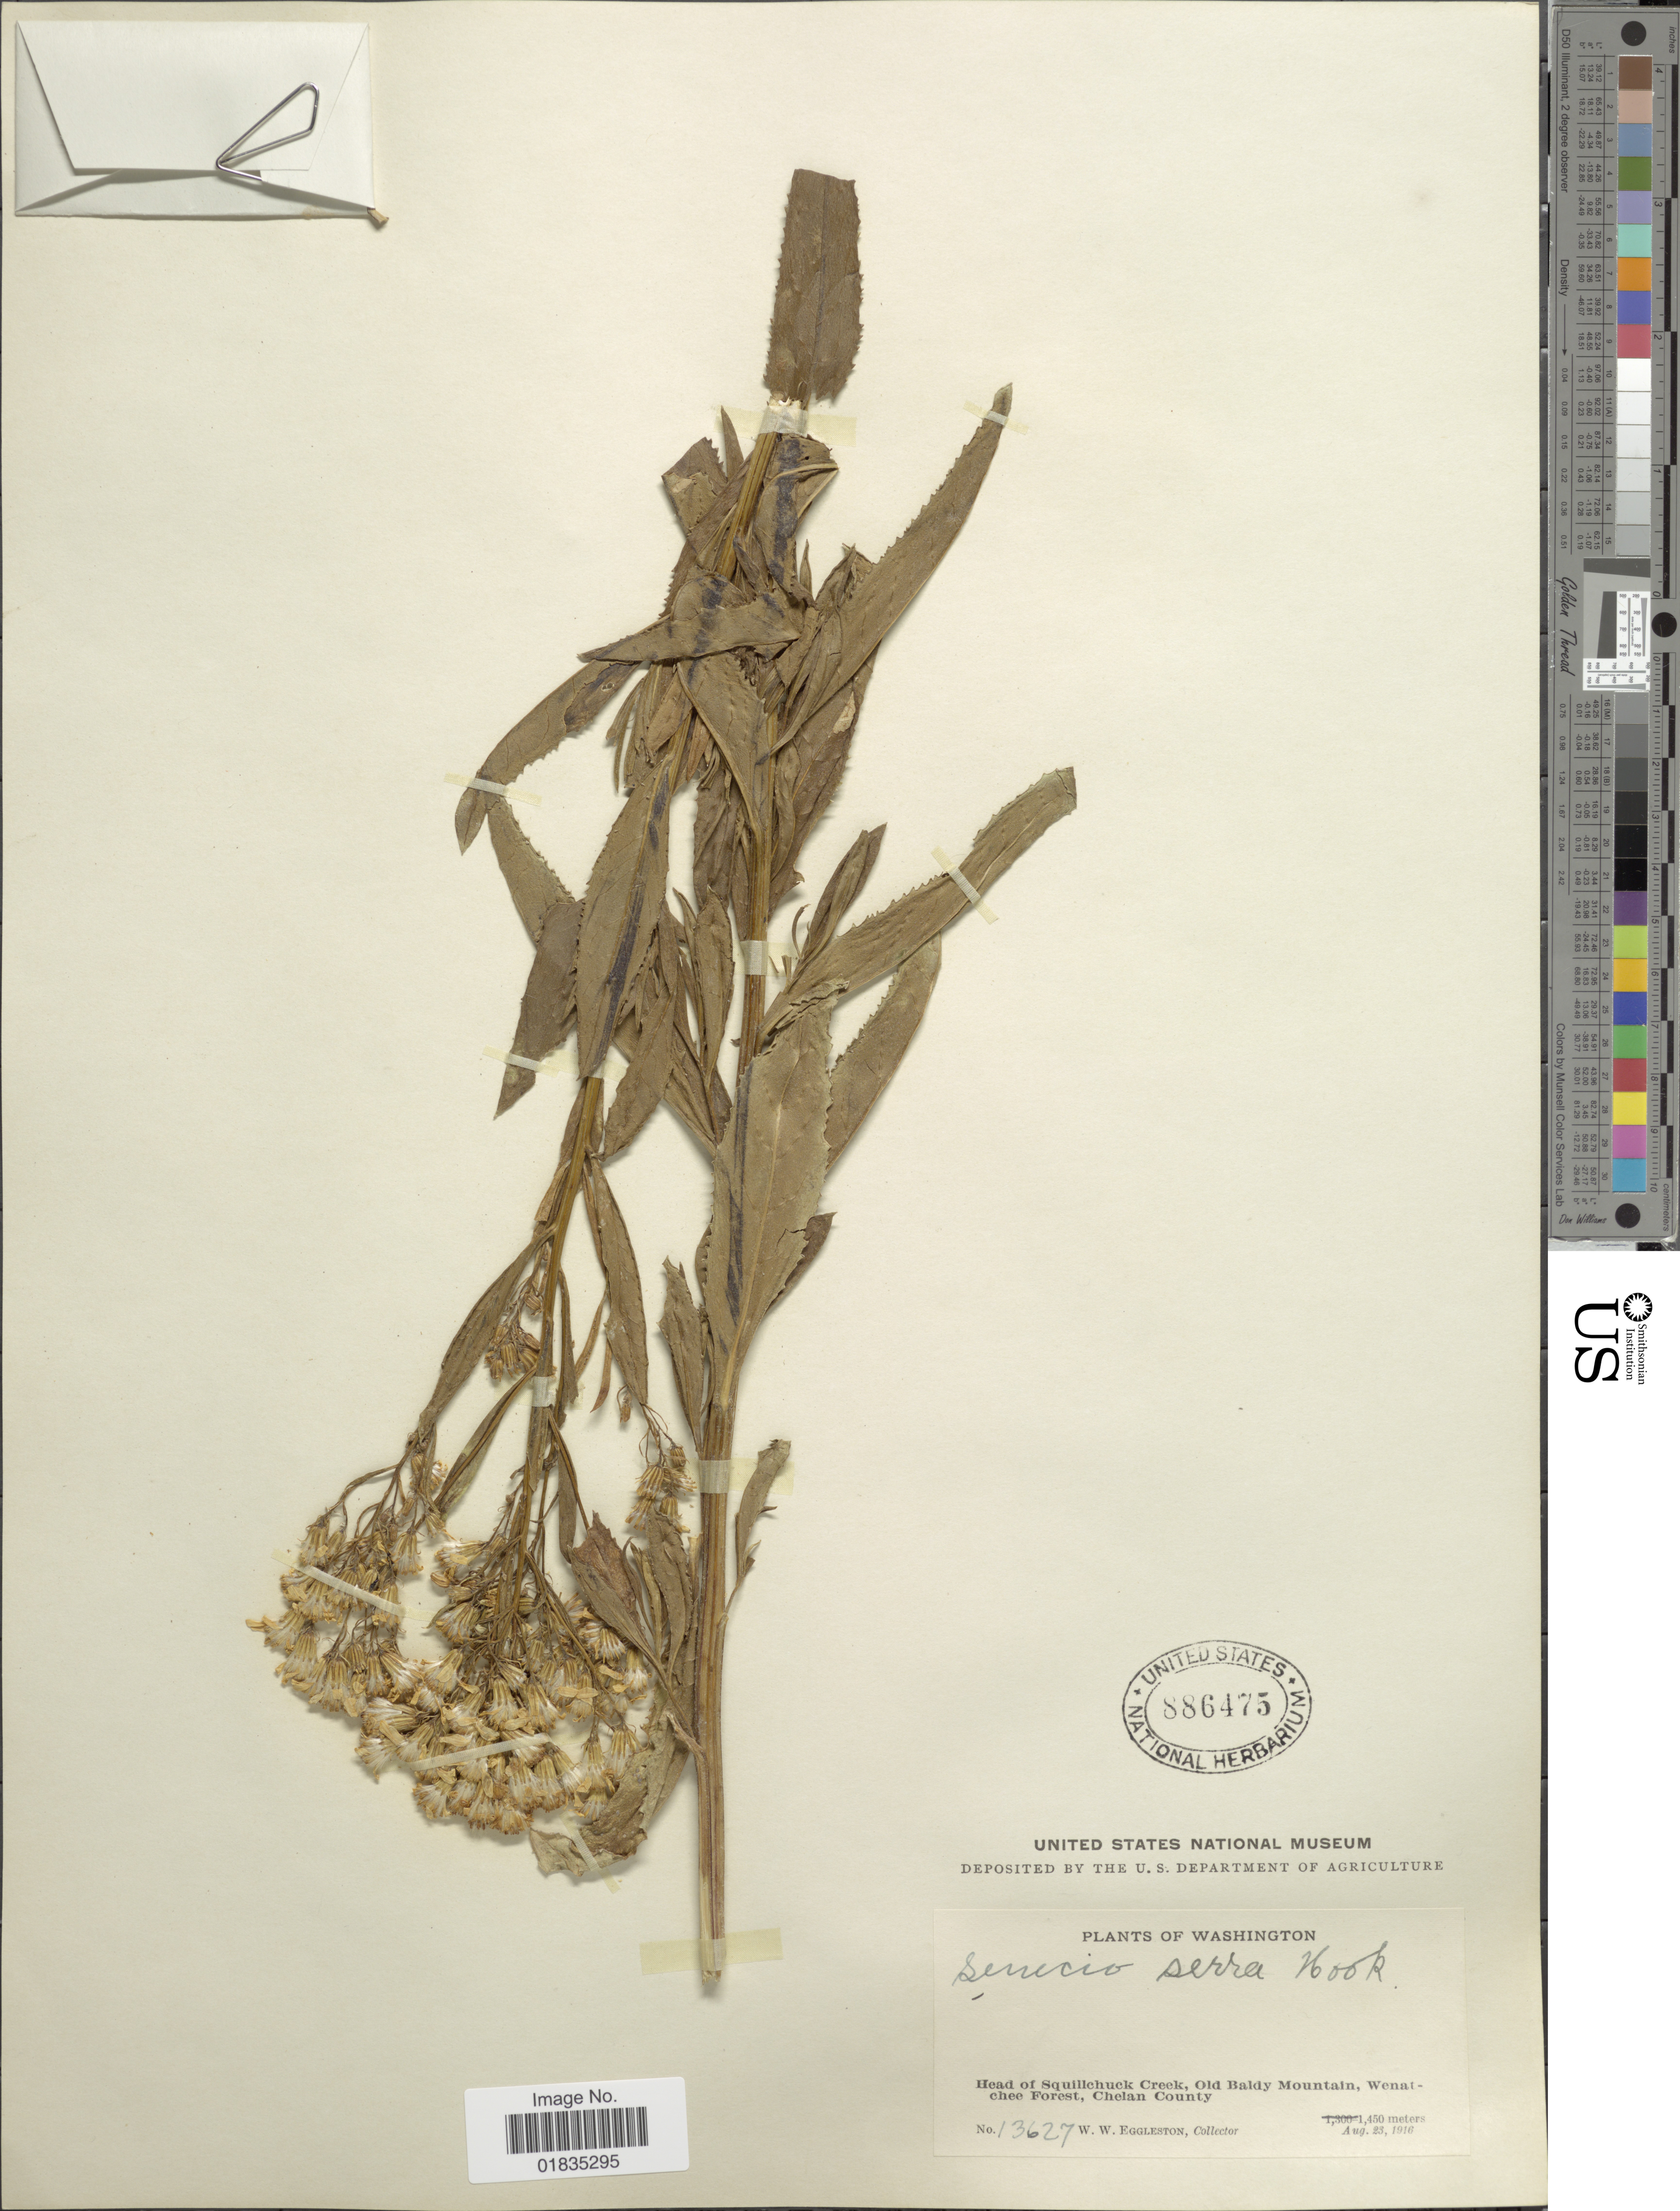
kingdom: Plantae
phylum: Tracheophyta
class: Magnoliopsida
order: Asterales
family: Asteraceae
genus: Senecio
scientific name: Senecio serra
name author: Hook.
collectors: W. W. Eggleston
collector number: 13627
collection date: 1916-08-23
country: United States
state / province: Washington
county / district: Chelan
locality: Head of Squillchuck Creek, Old Baldy Mountain, Wenatchee Forest, Chelan County.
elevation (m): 1450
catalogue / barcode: US 886475